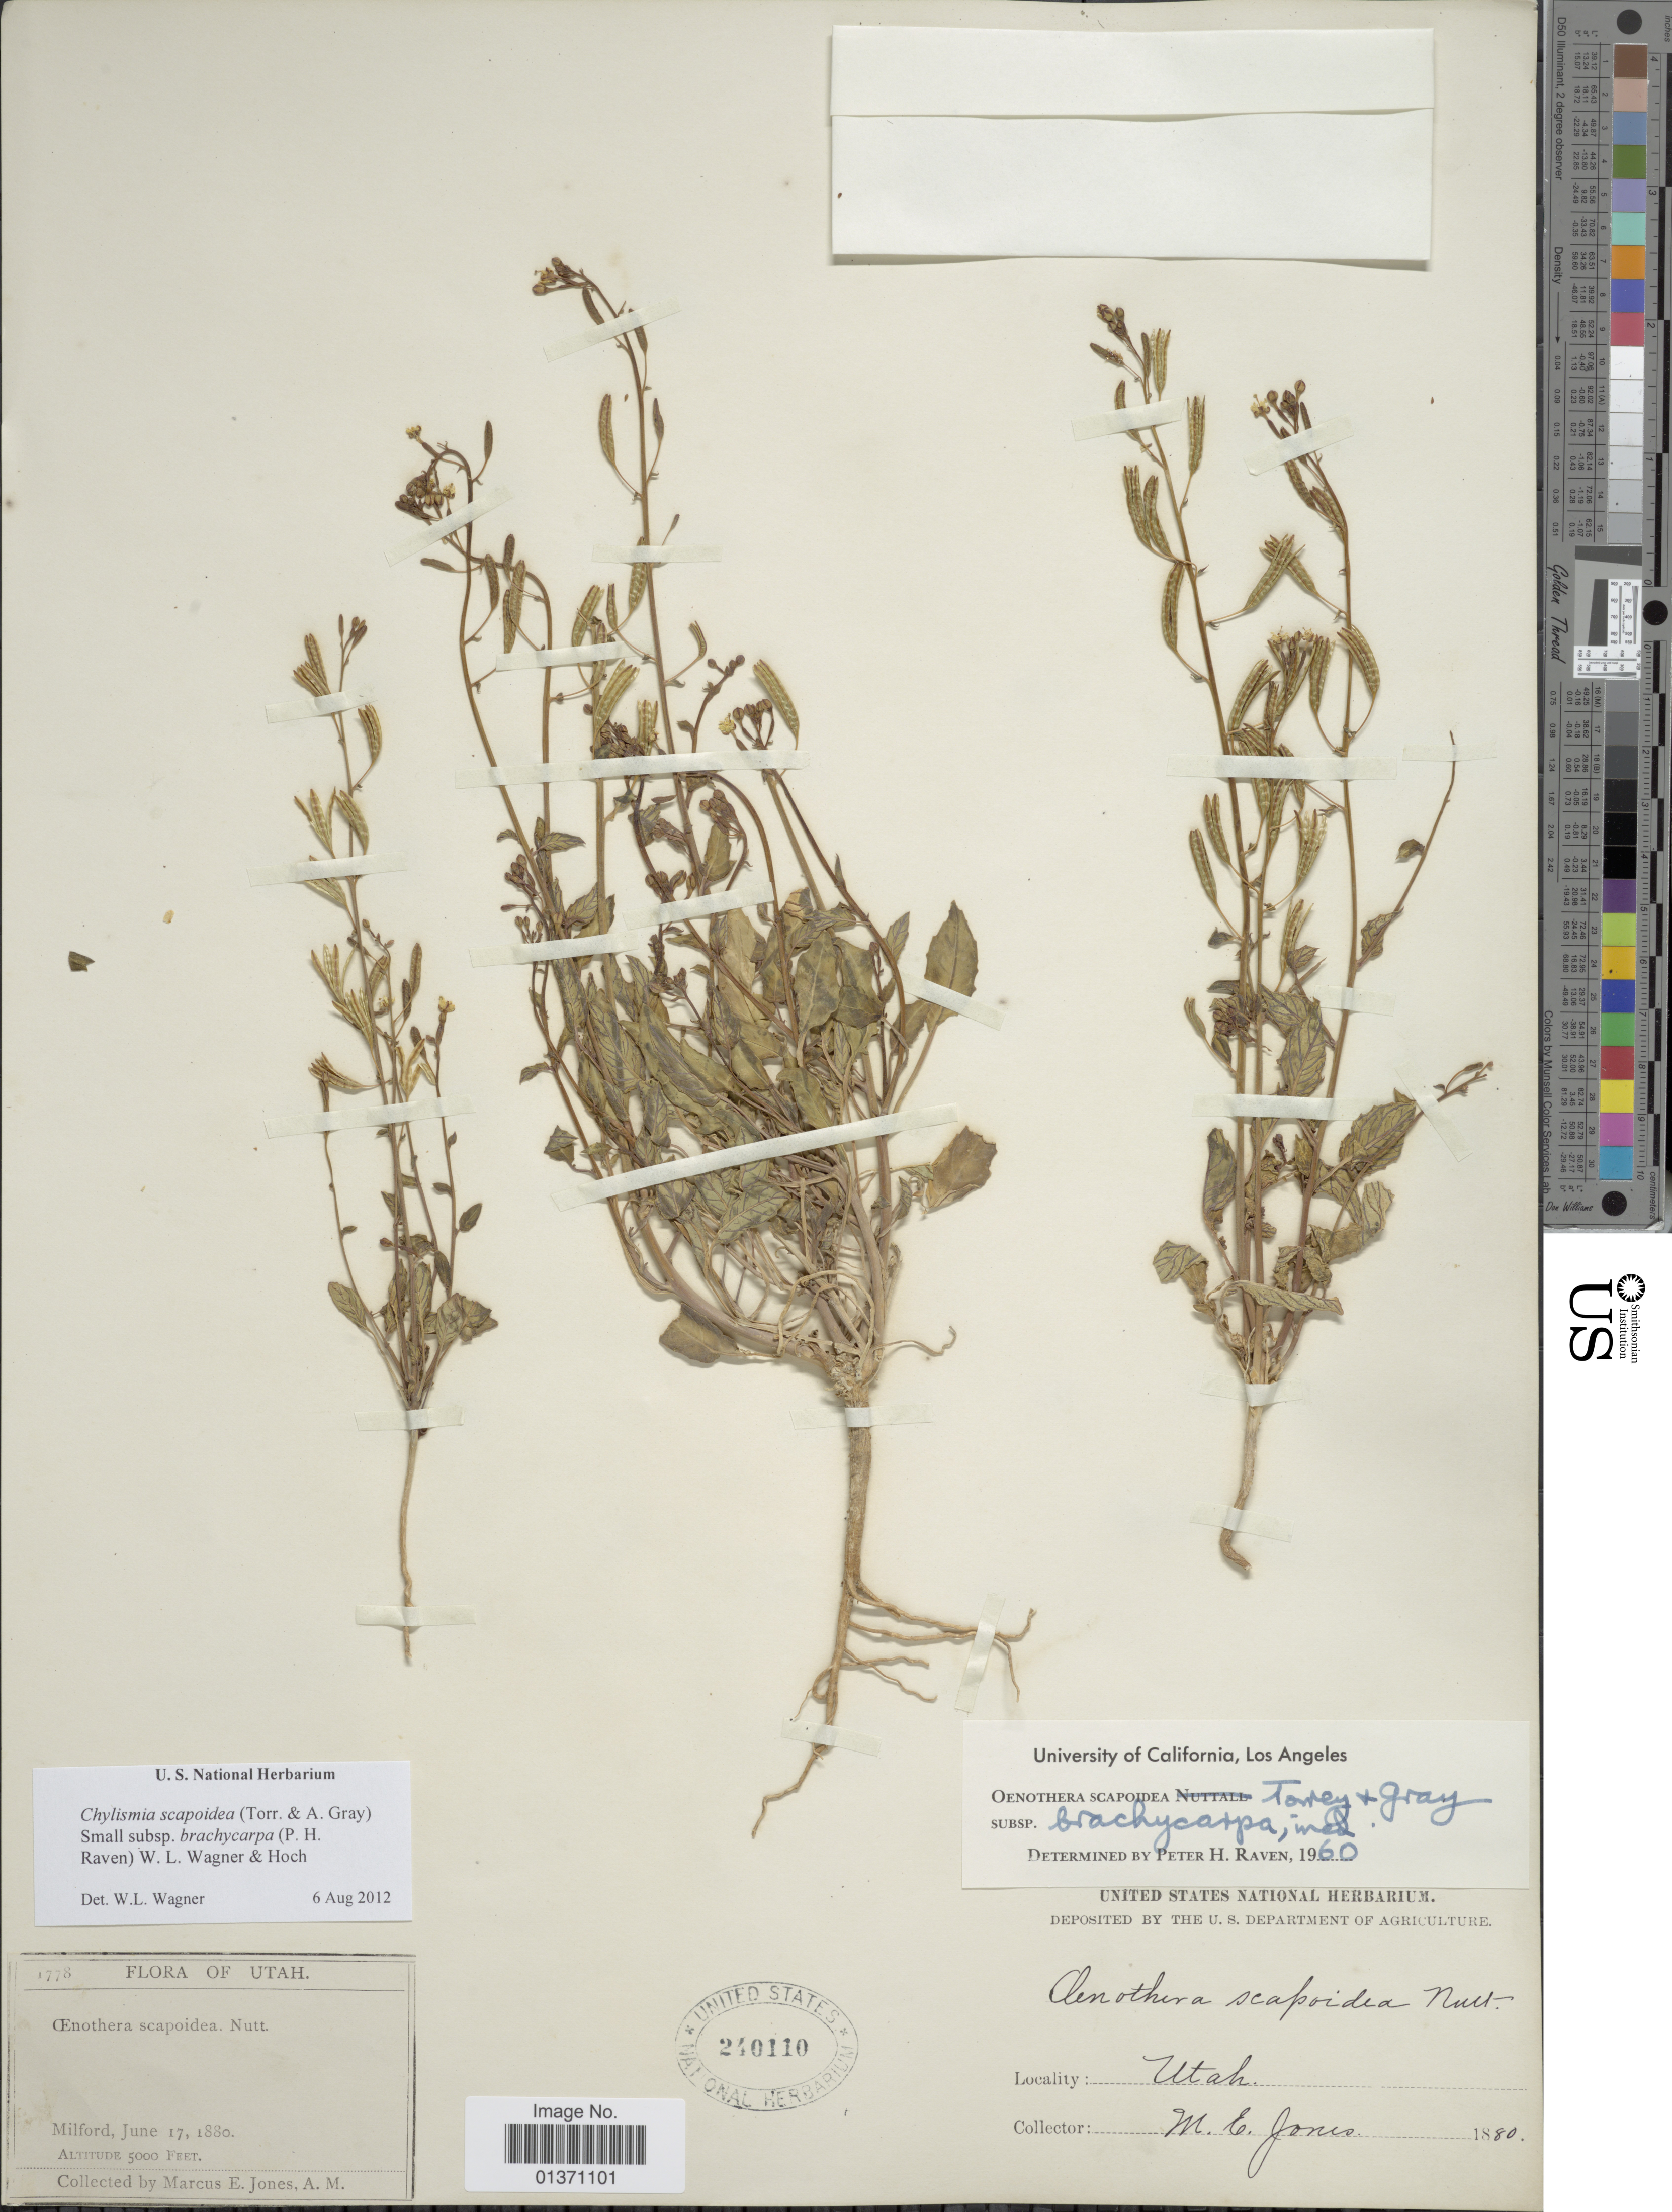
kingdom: Plantae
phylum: Tracheophyta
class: Magnoliopsida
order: Myrtales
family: Onagraceae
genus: Chylismia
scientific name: Chylismia scapoidea subsp. brachycarpa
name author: (P.H. Raven) W.L. Wagner & Hoch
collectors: M. E. Jones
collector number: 1778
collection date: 1880-06-17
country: United States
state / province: Utah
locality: Milford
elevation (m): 1524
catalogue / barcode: US 240110